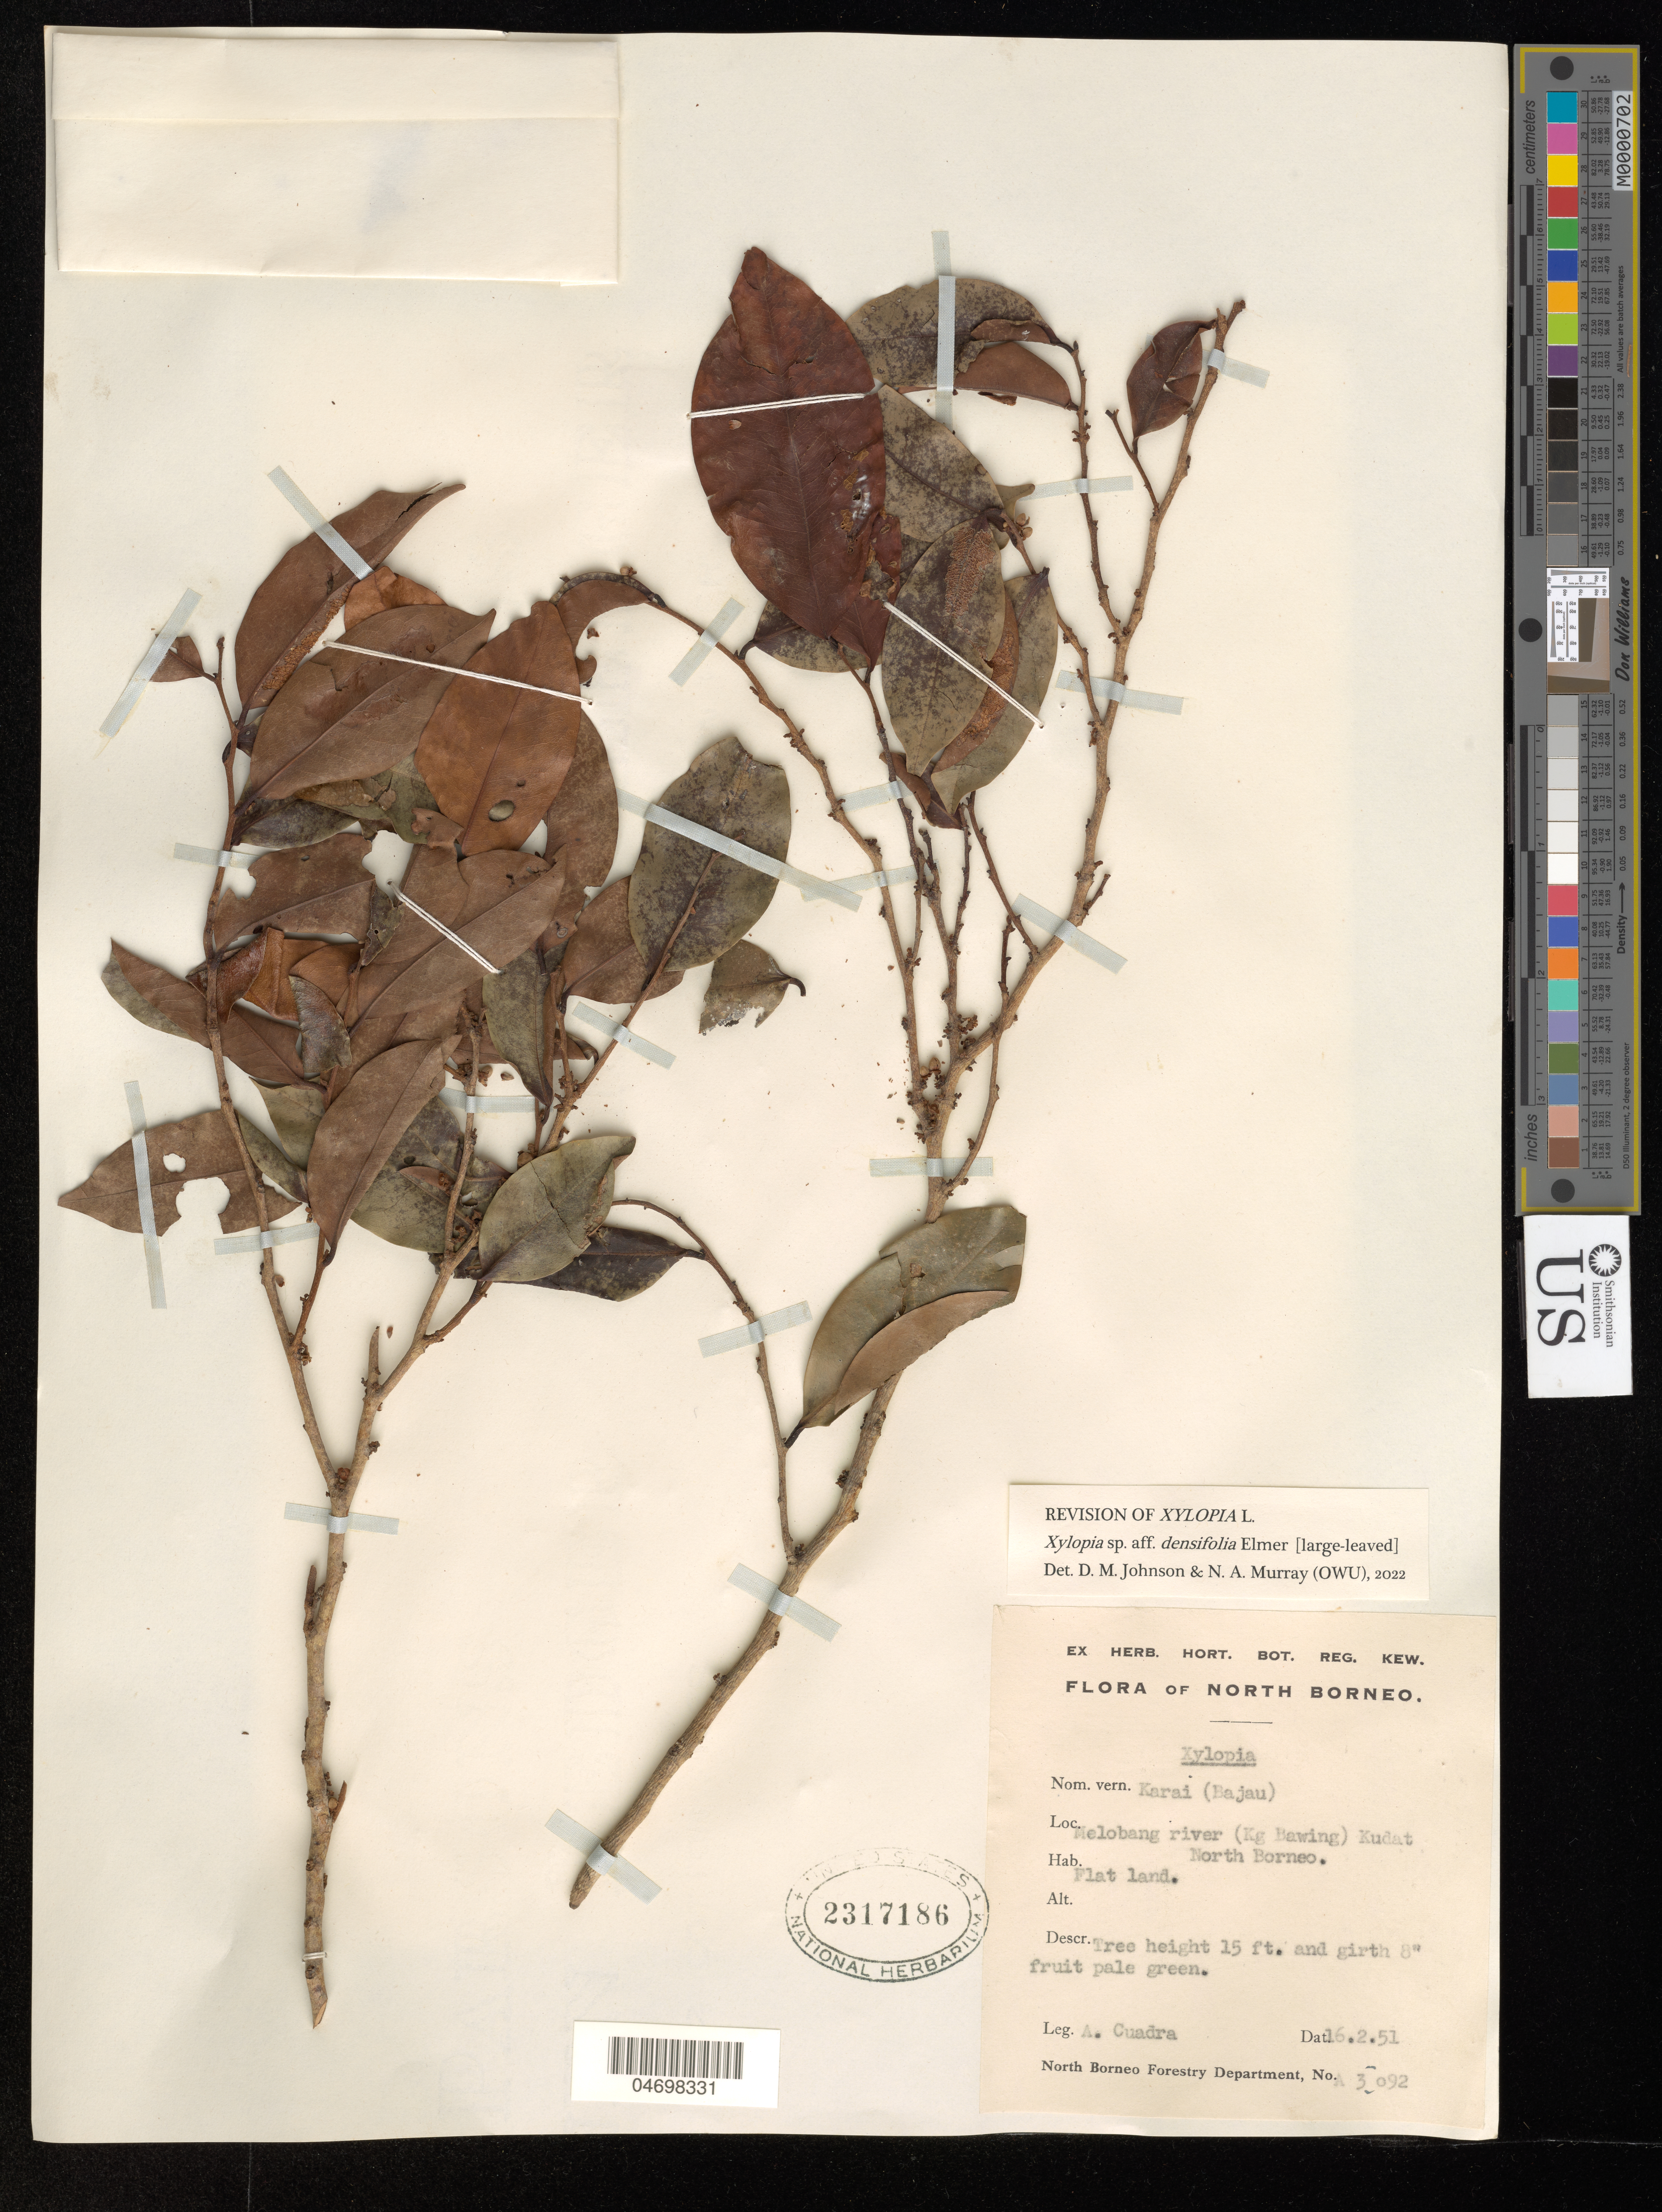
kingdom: Plantae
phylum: Tracheophyta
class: Magnoliopsida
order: Magnoliales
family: Annonaceae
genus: Xylopia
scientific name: Xylopia densifolia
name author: Elmer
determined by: Johnson, D. M.; Murray, N. A.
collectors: A. Cuadra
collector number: A 3092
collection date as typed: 16 Feb 1951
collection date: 1951-02-16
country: Malaysia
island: Borneo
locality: Melobang, Kudat, N.Borneo F.D.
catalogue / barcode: US 2317186